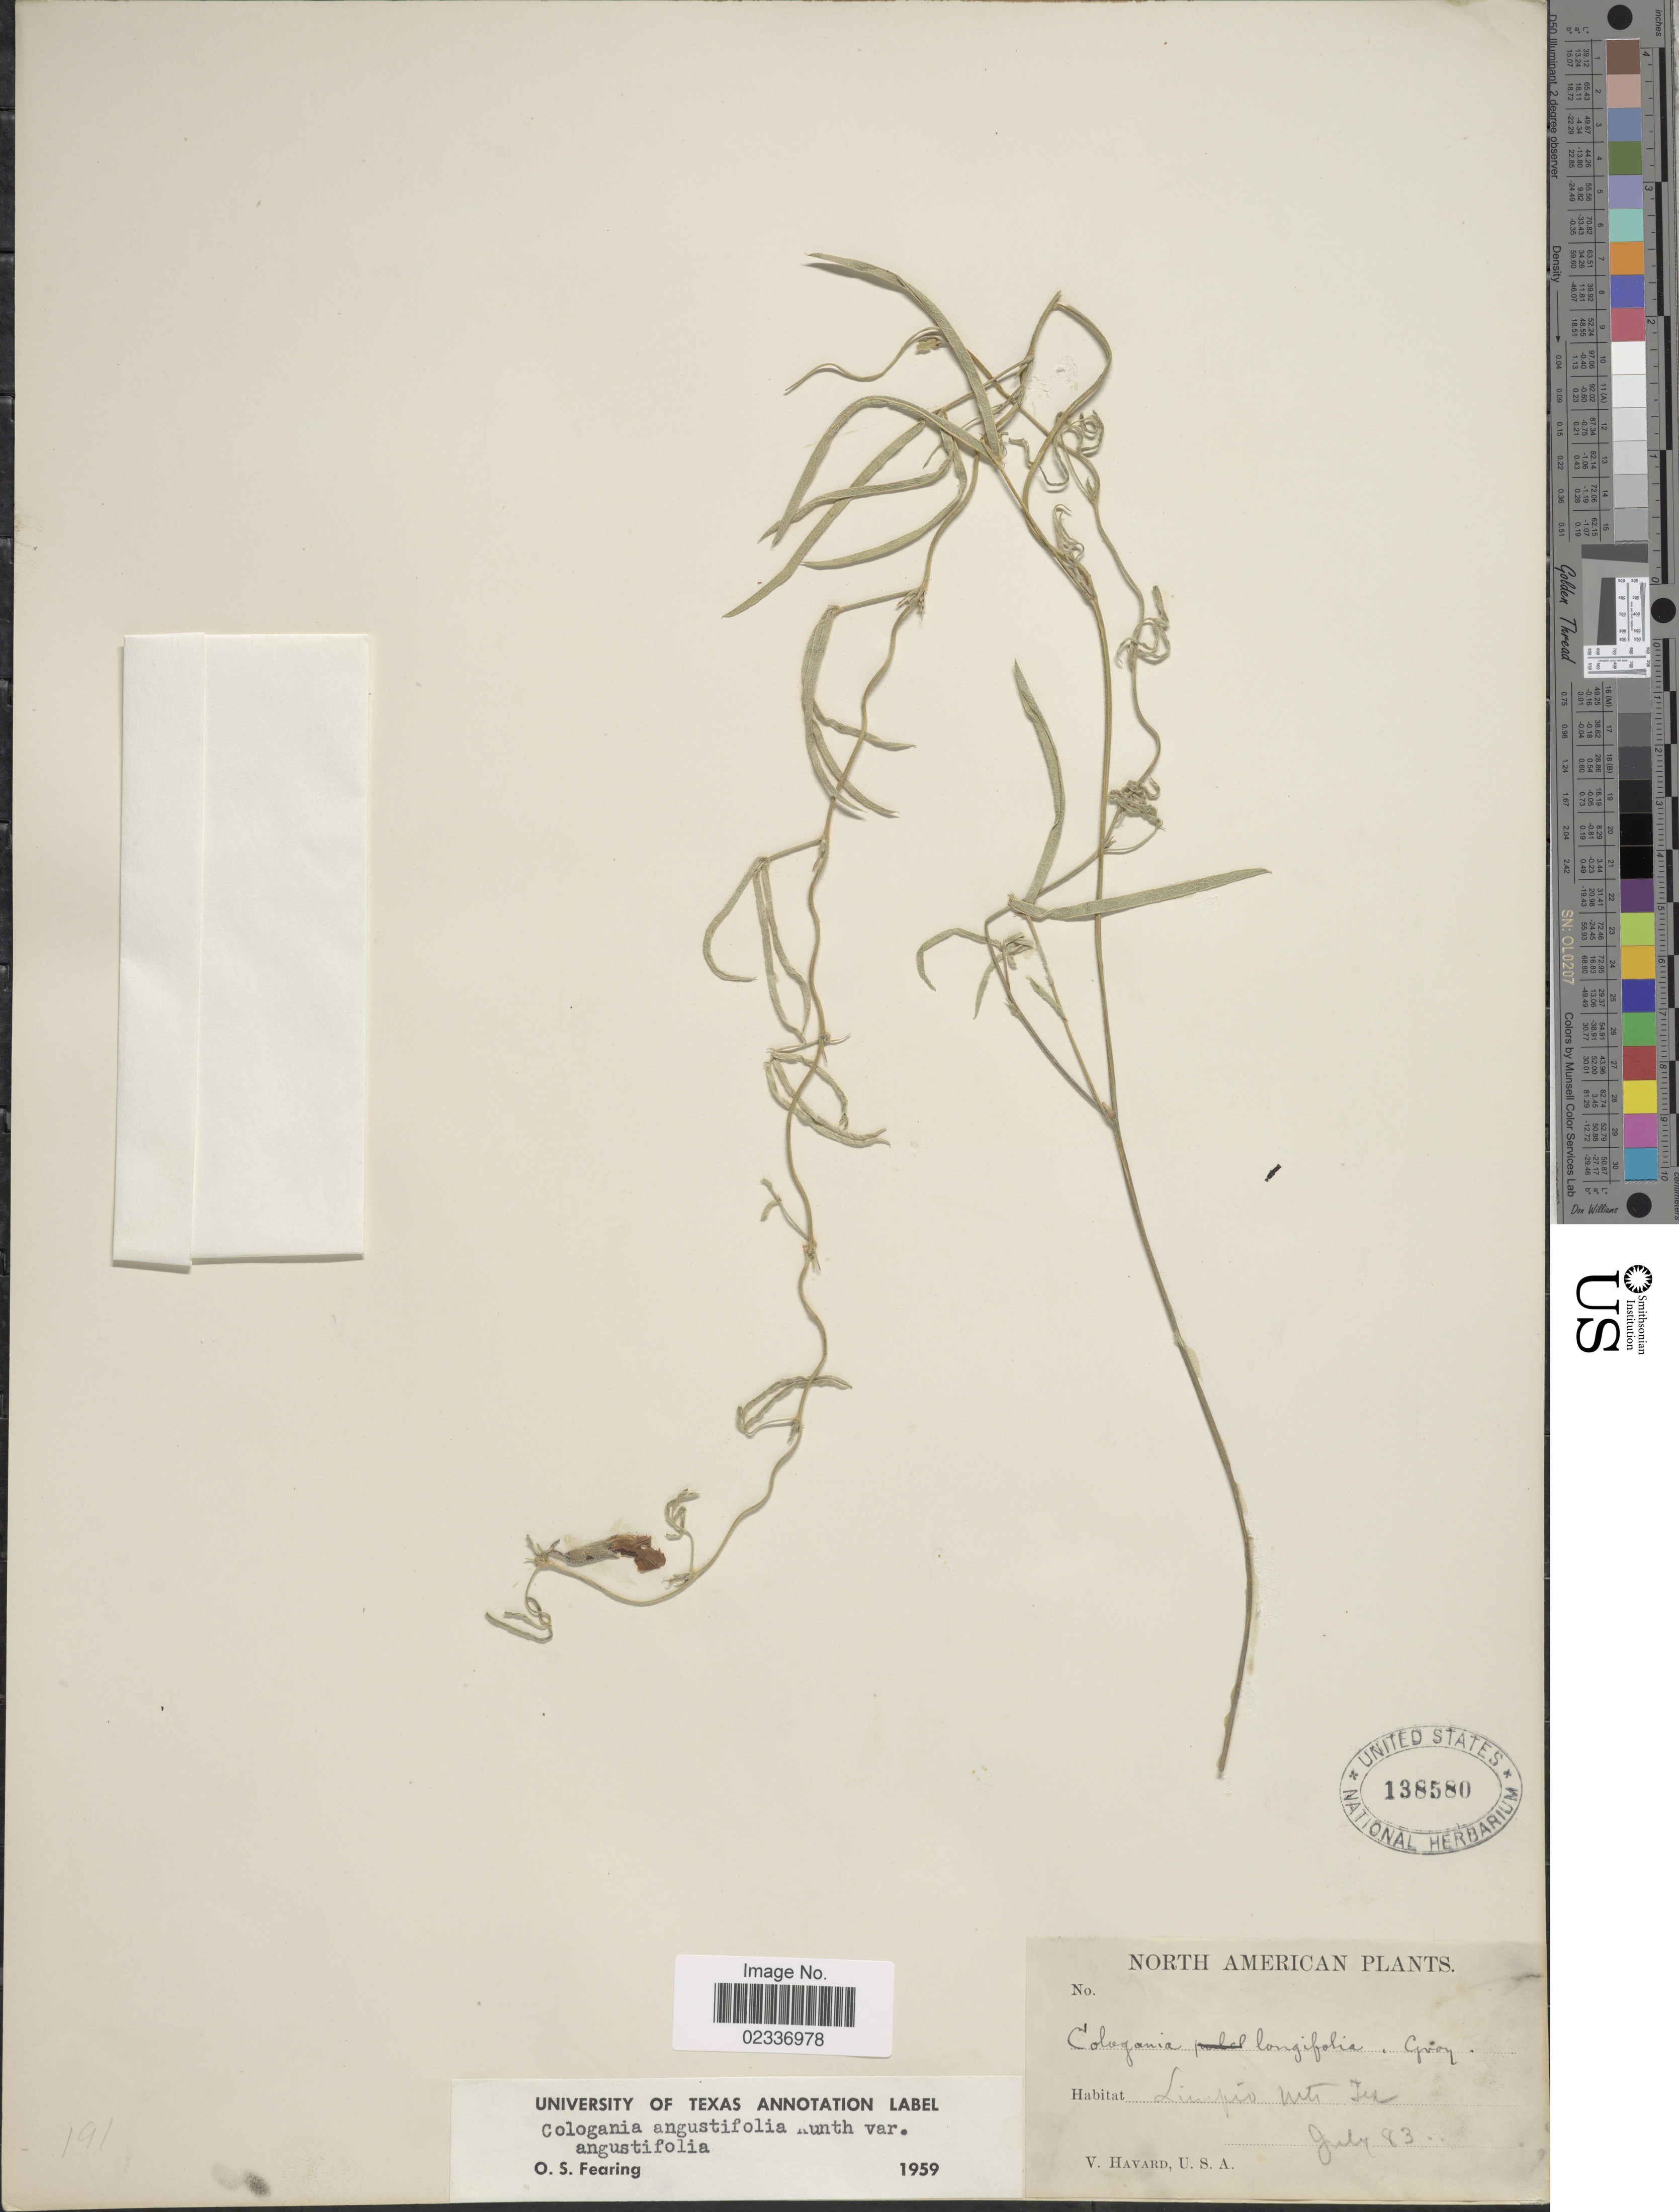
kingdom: Plantae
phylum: Tracheophyta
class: Magnoliopsida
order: Fabales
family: Fabaceae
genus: Cologania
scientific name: Cologania angustifolia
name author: Kunth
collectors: V. Havard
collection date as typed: Transcribed d/m/y: /7/83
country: United States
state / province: Texas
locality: Limpio Mts.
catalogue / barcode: US 138580